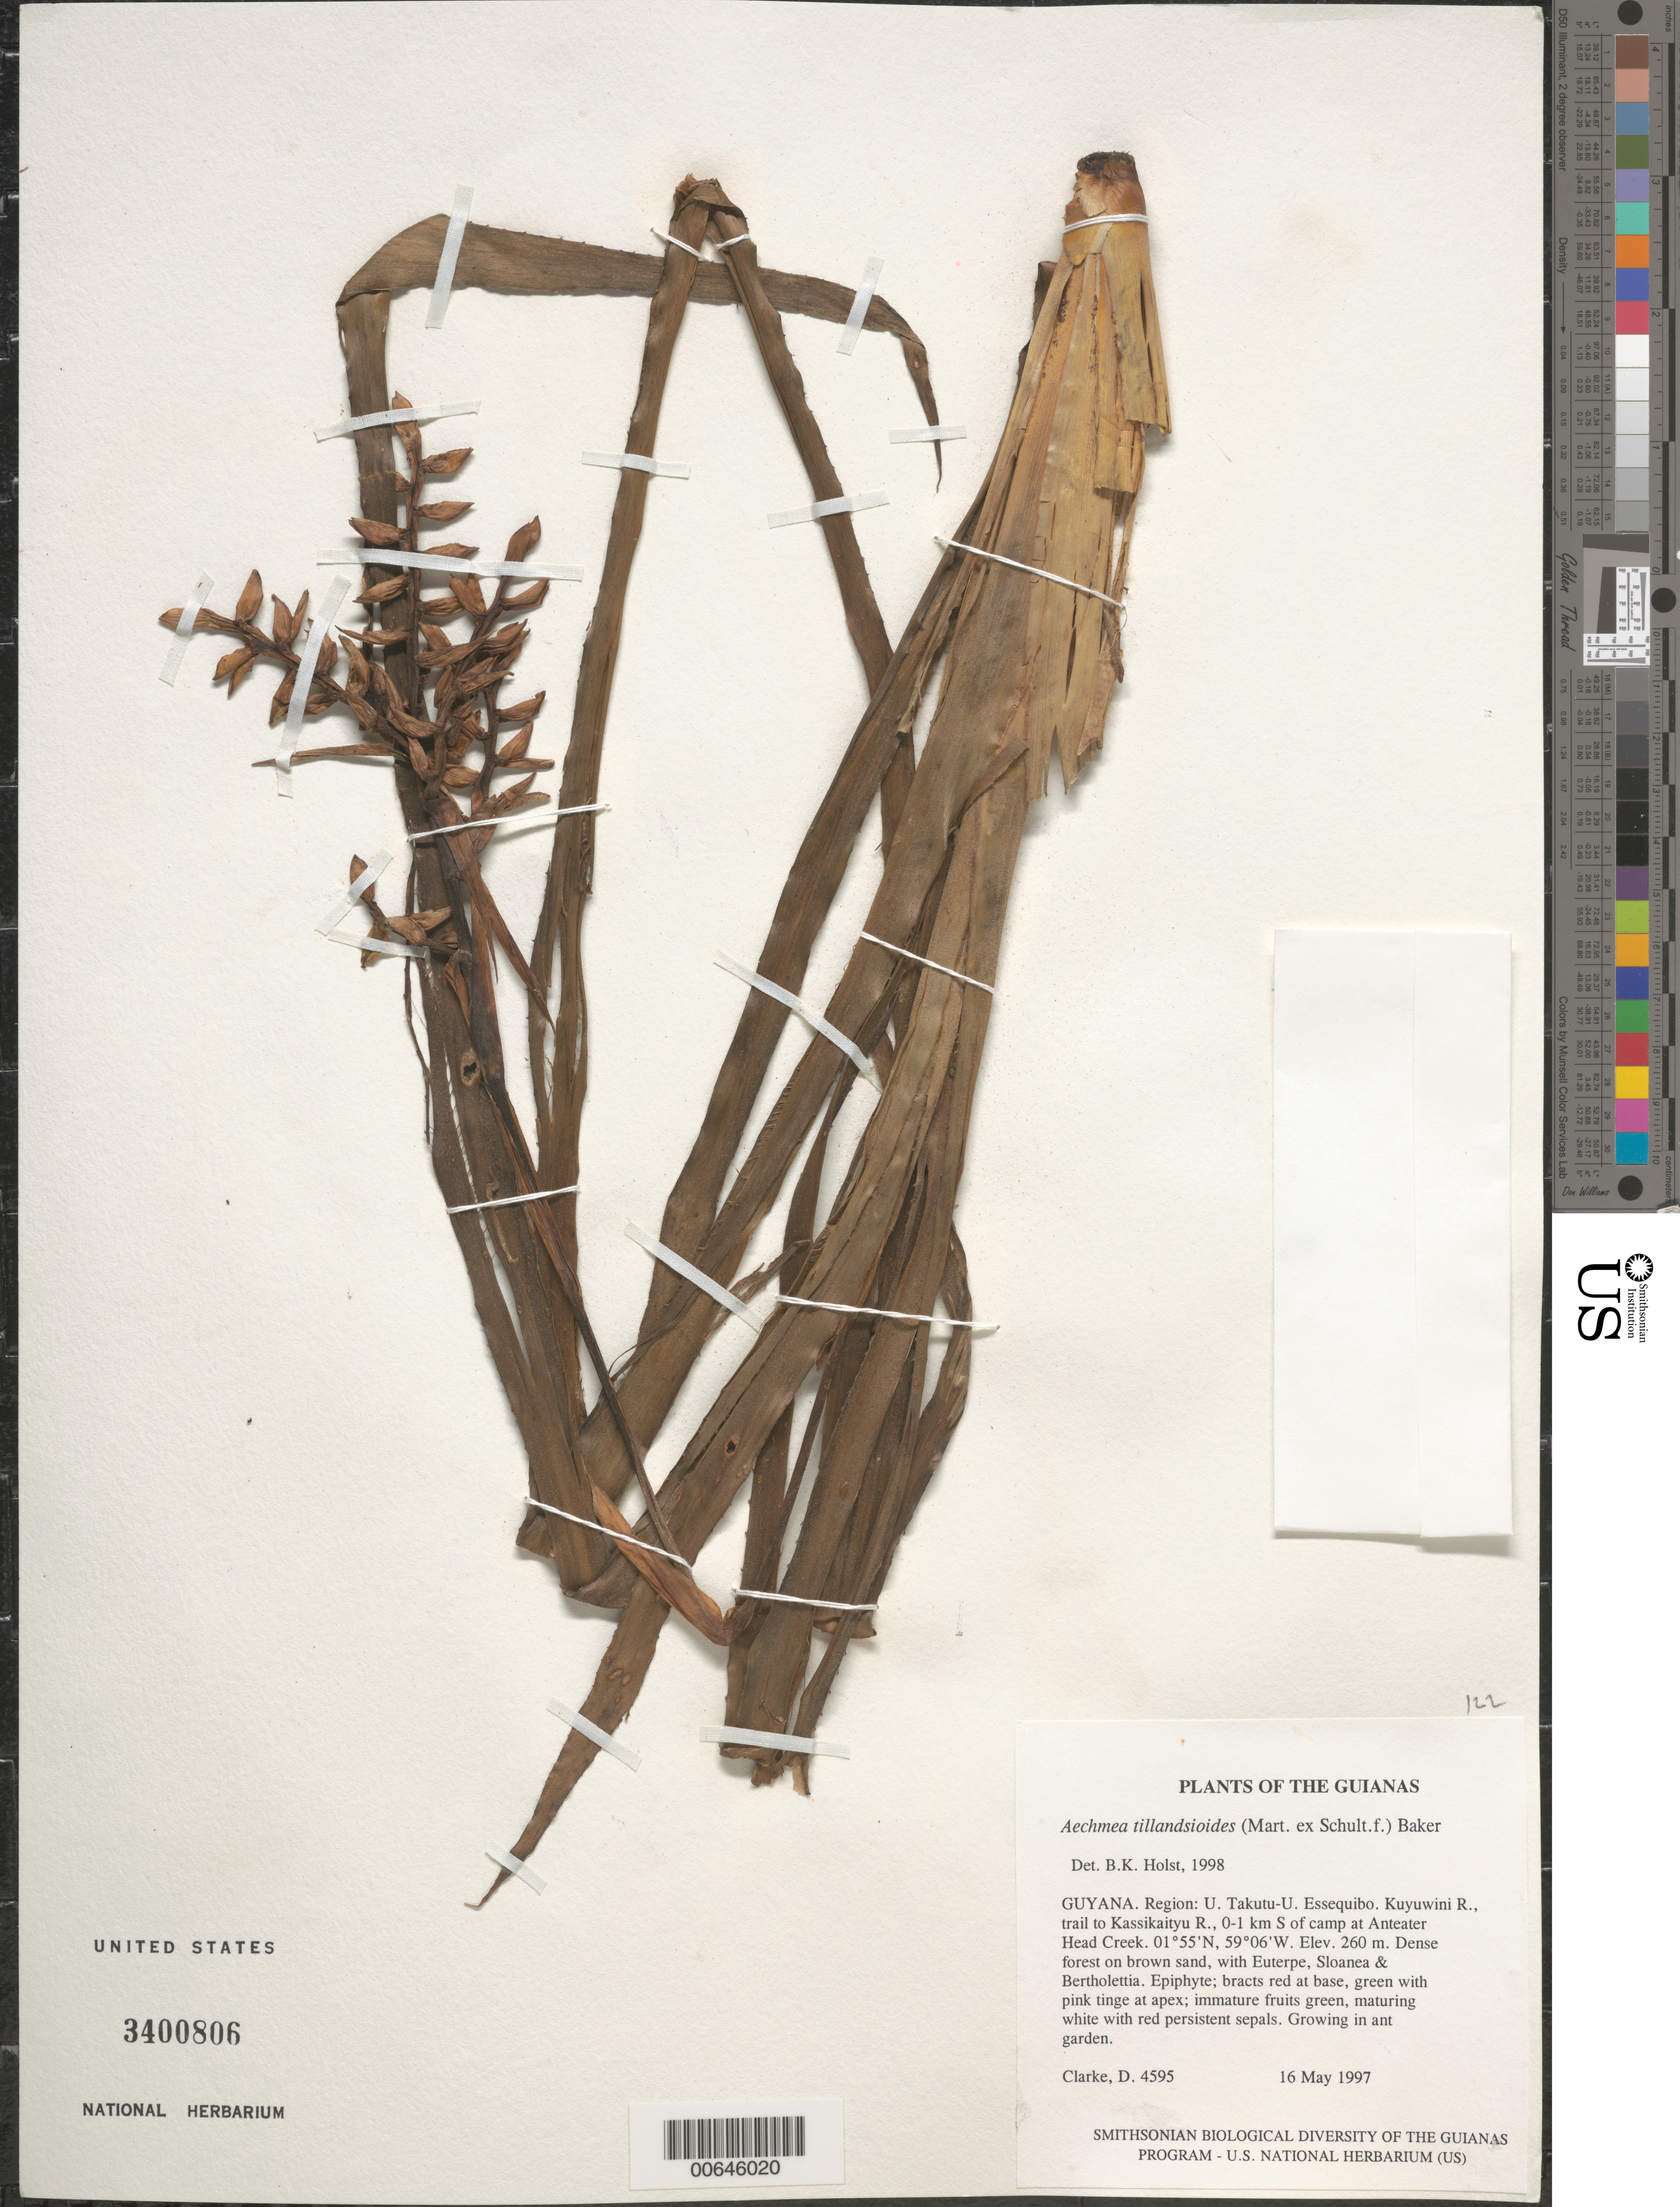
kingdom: Plantae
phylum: Tracheophyta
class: Liliopsida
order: Poales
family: Bromeliaceae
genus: Aechmea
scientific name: Aechmea tillandsioides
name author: (Mart. ex Schult. & Schult. f.) Baker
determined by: Holst, Bruce K.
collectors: H. D. Clarke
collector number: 4595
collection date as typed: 16 May 1997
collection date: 1997-05-16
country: Guyana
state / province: U. Takutu-U. Essequibo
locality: Kuyuwini R., trail to Kassikaityu R., 0-1 km S of camp at Anteater Head Creek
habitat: Dense forest on brown sand, with Euterpe, Sloanea & Bertholettia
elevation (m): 260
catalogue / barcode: US 3400806